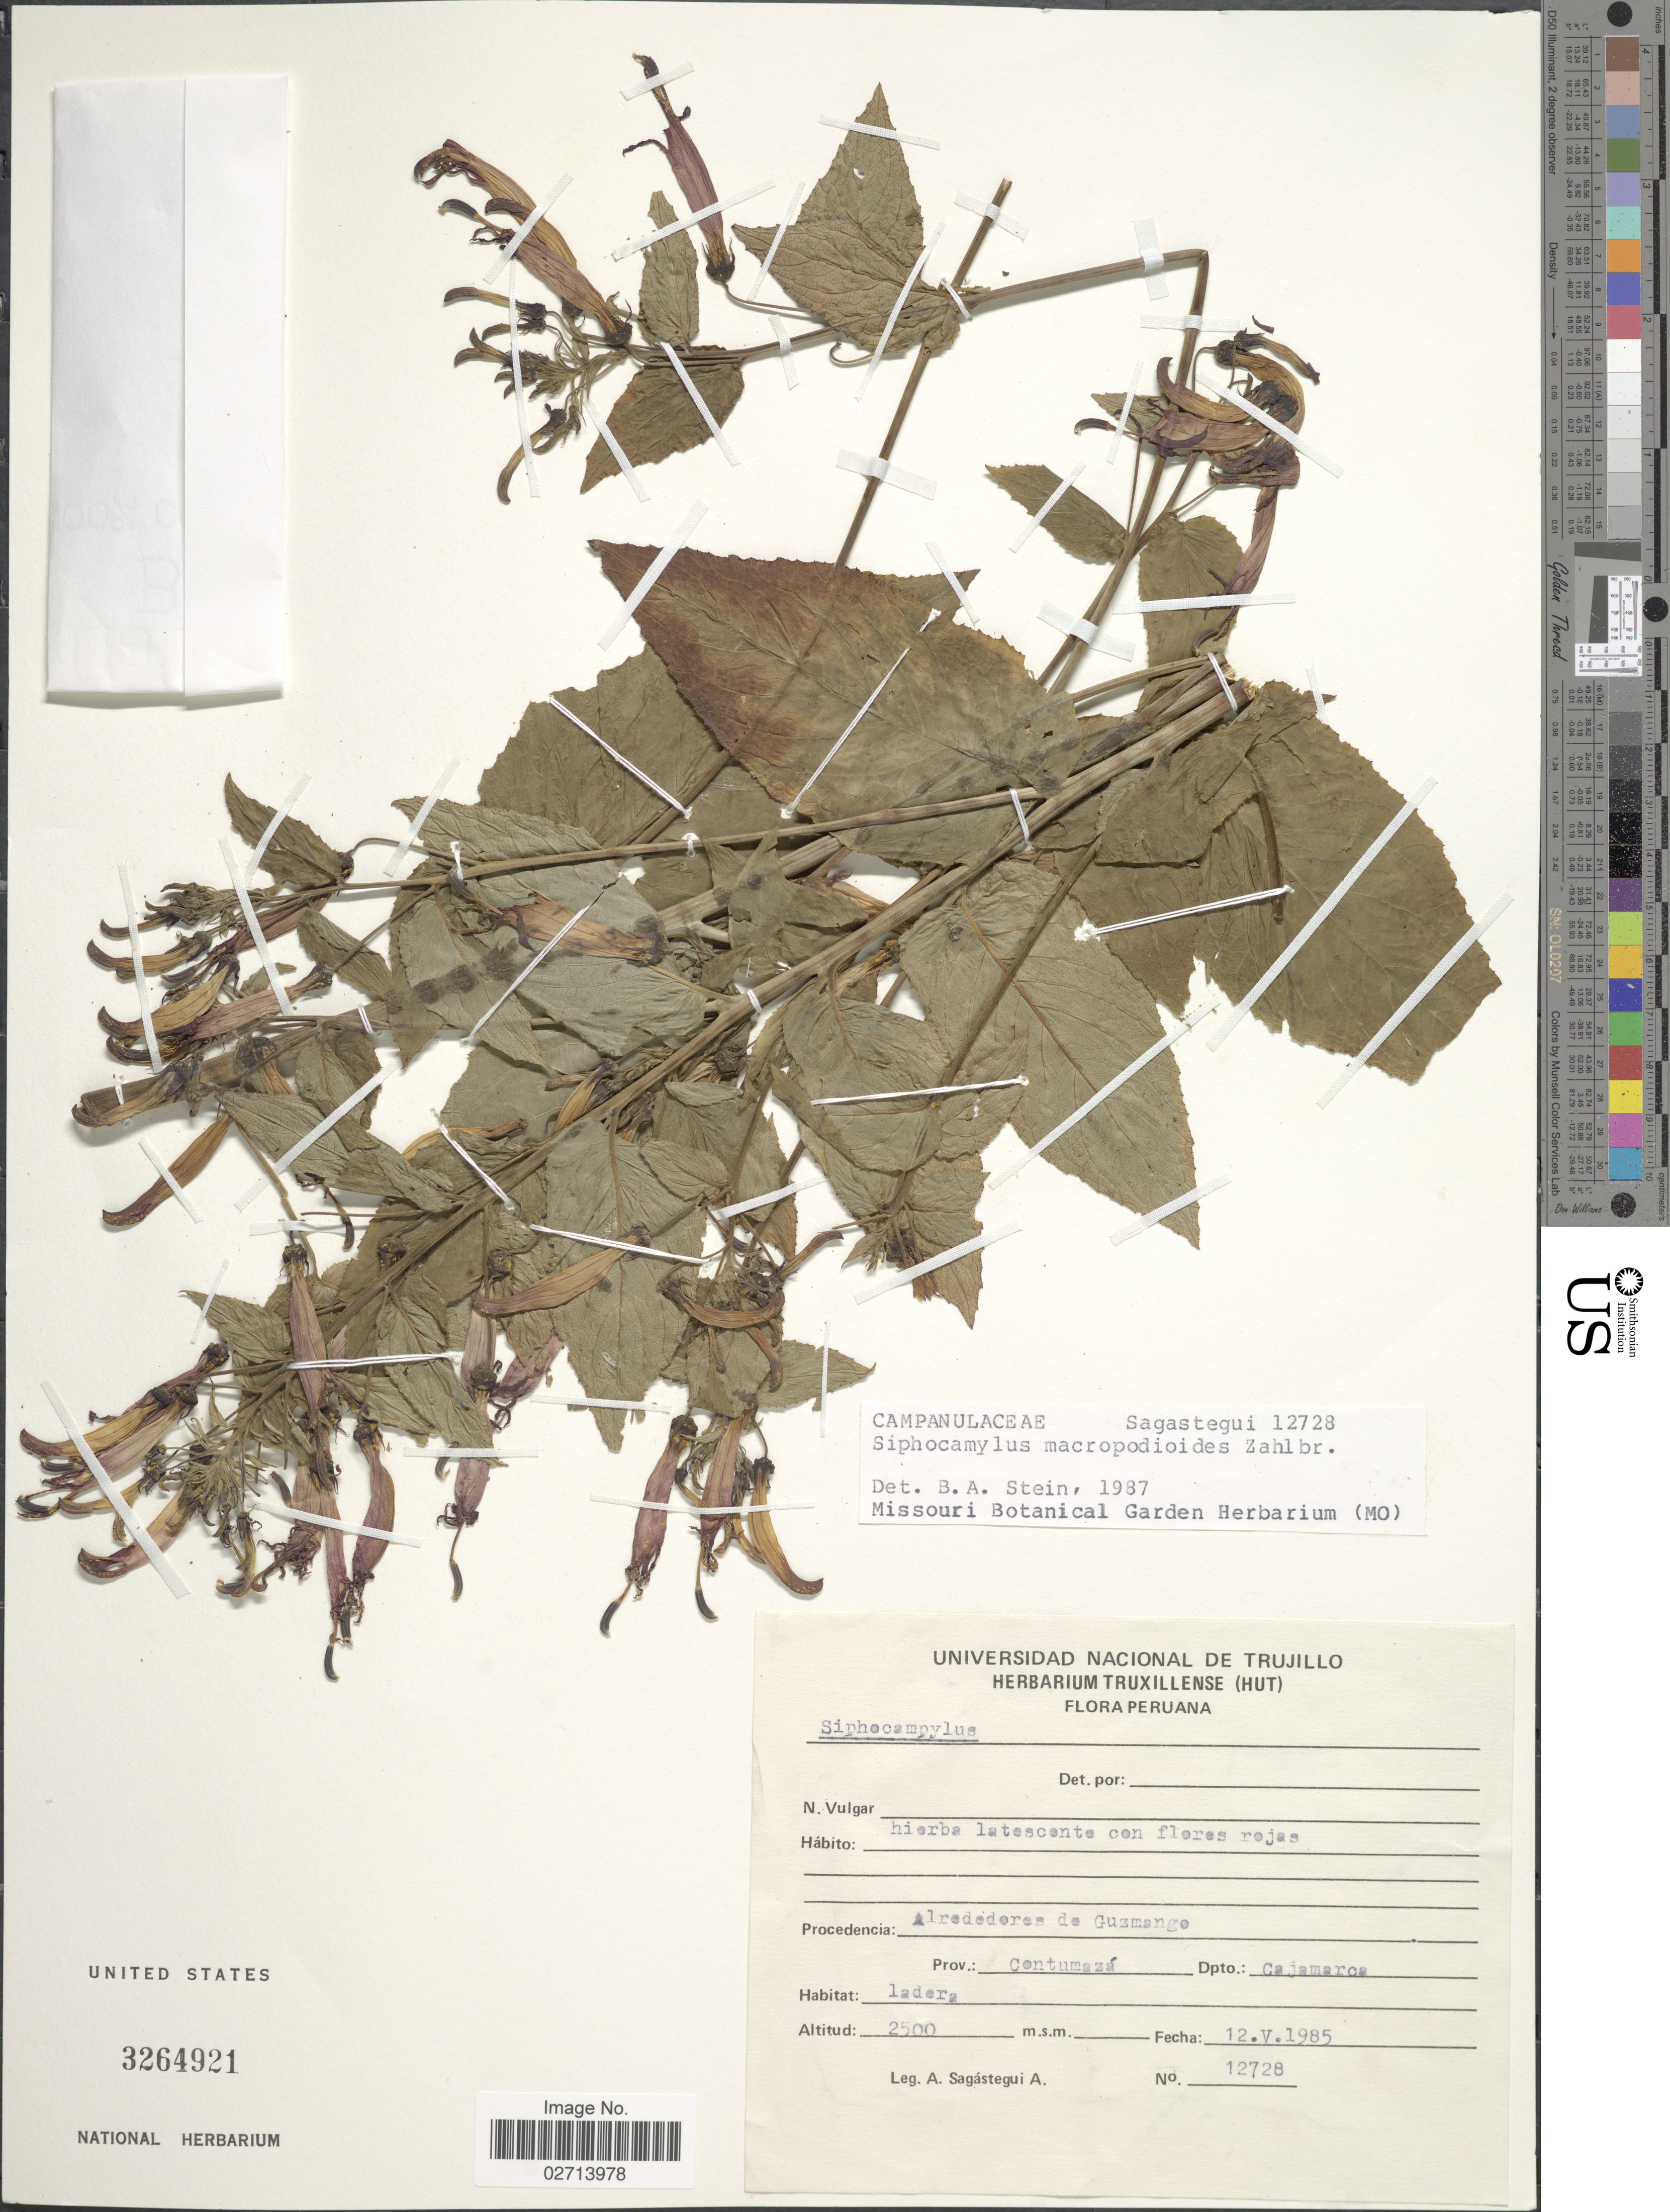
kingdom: Plantae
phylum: Tracheophyta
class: Magnoliopsida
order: Asterales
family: Campanulaceae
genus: Siphocampylus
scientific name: Siphocampylus macropodoides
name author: Zahlbr.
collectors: A. Sagástegui A.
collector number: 12728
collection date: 1985-05-12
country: Peru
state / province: Cajamarca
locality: Alrededores de Guzmango. Prov.: Contumazá. Dpto.: Cajamarca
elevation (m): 2500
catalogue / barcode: US 3264921